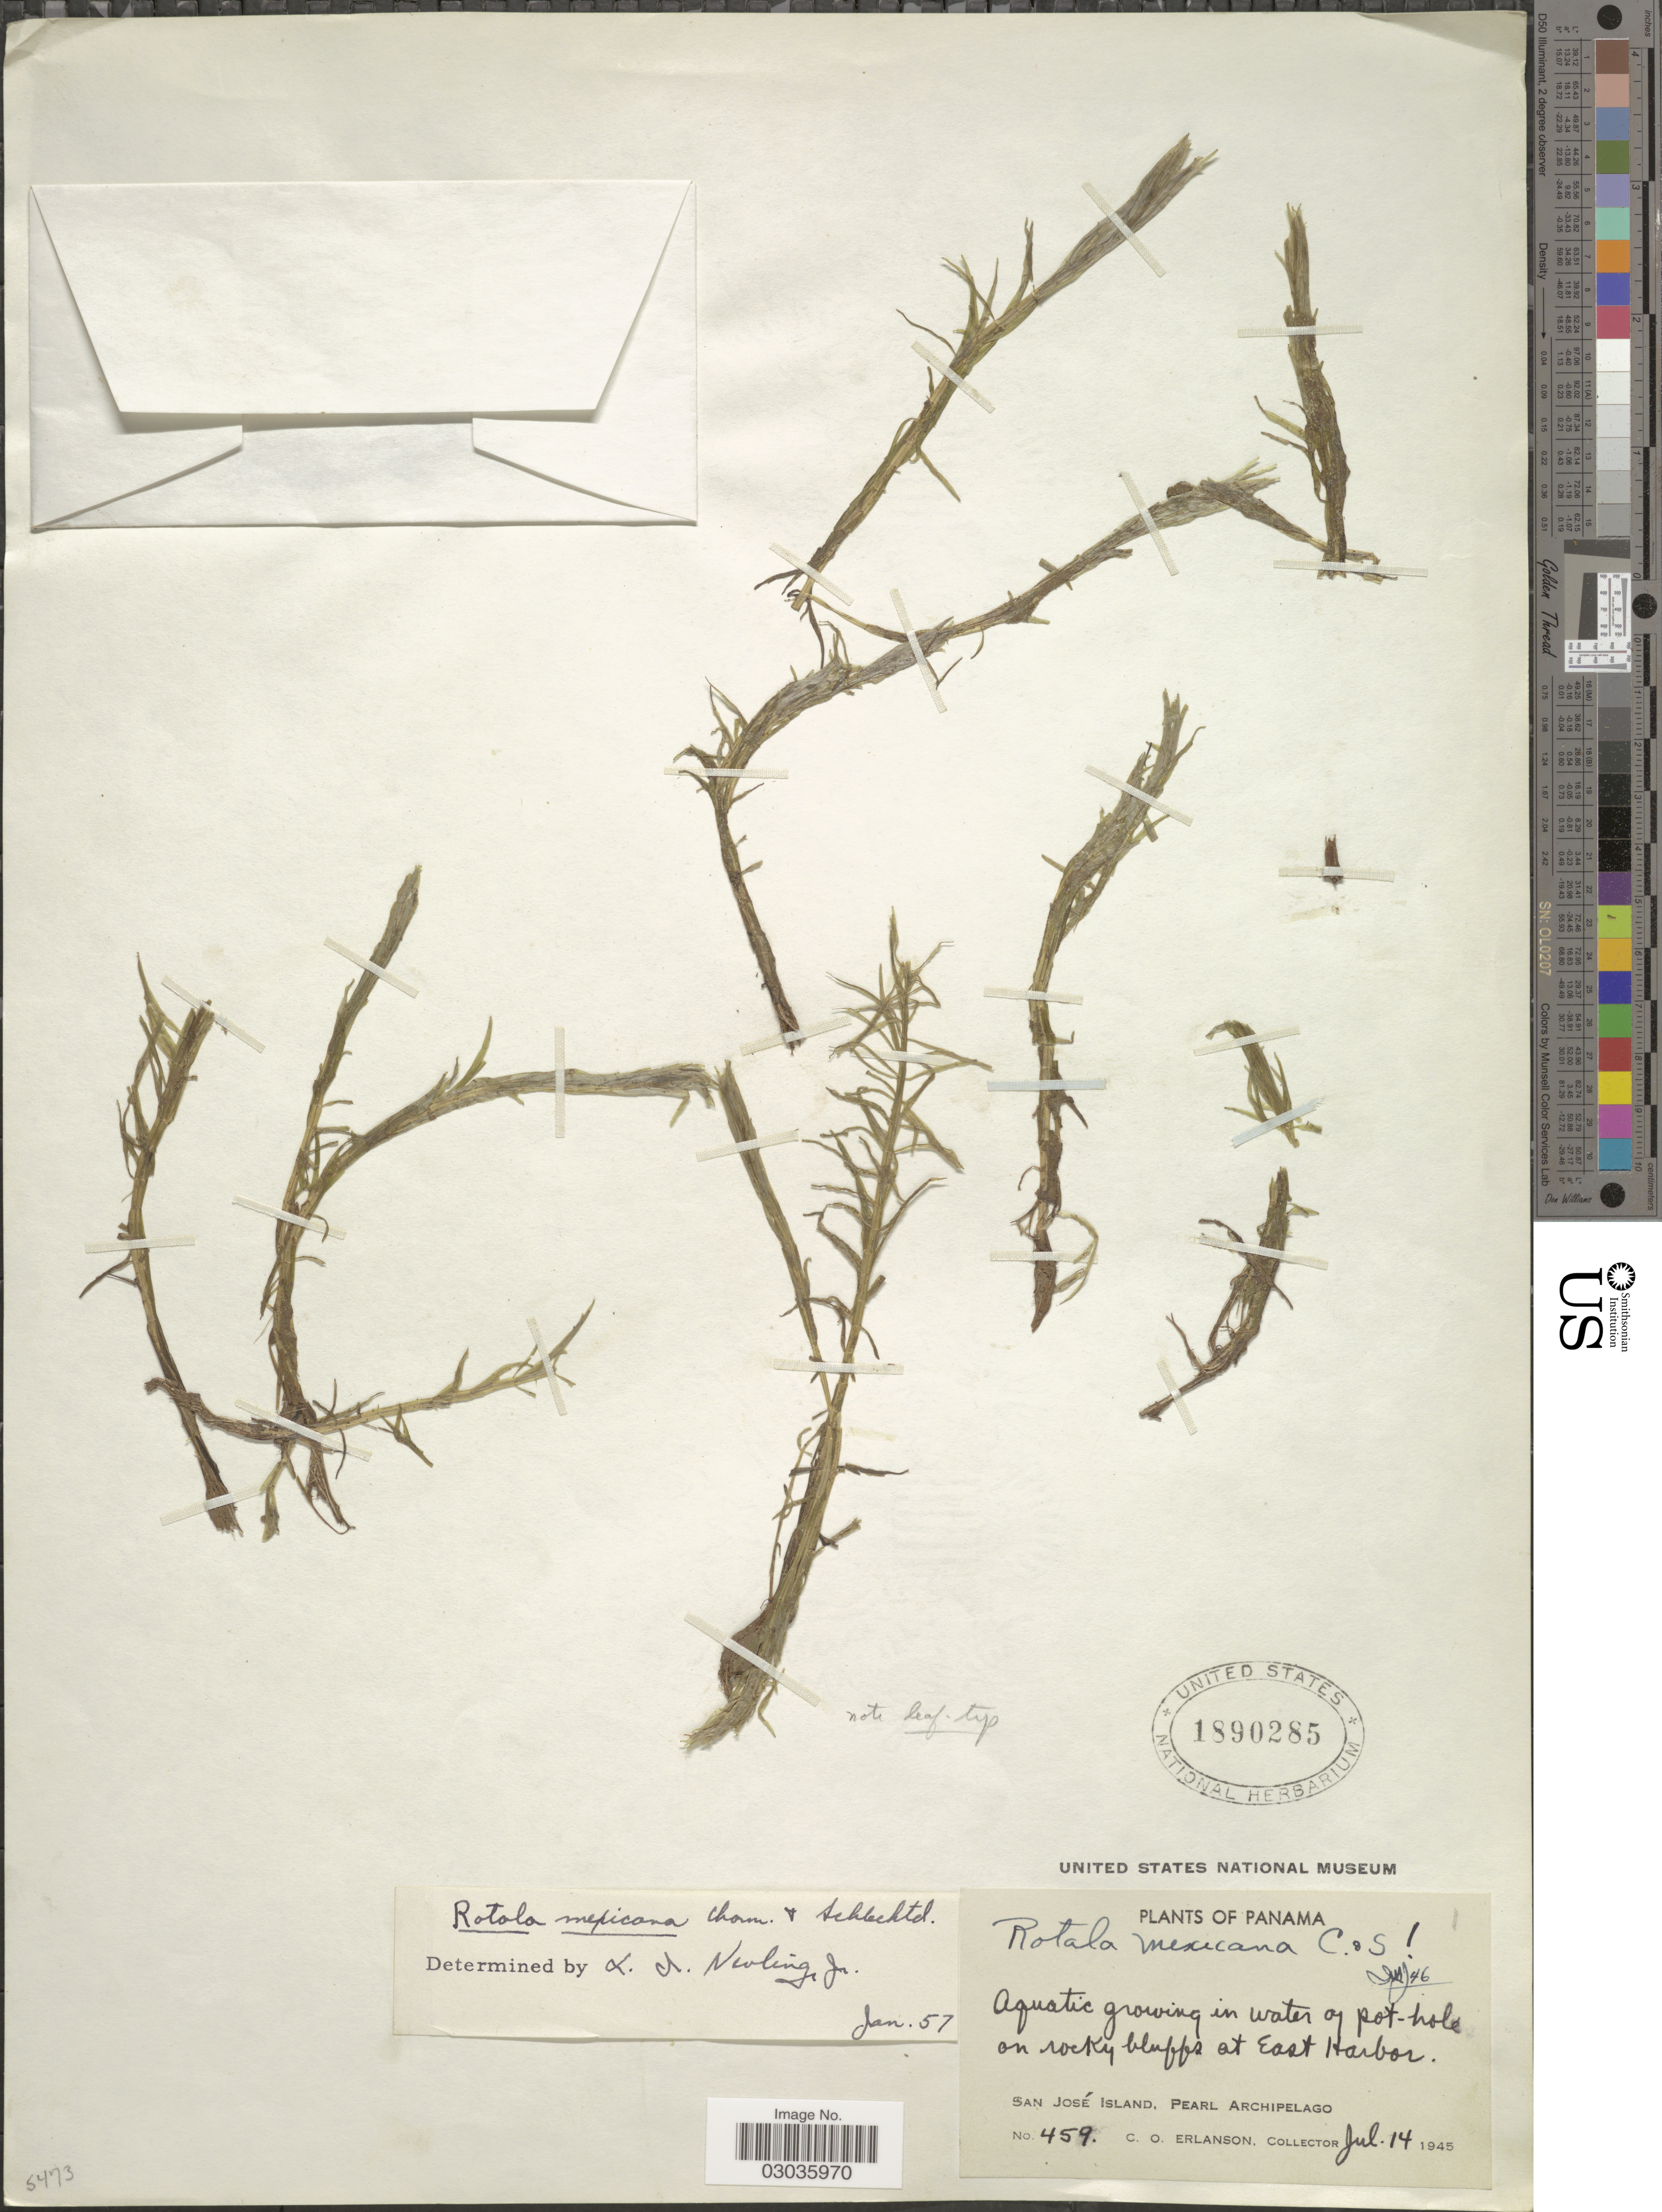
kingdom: Plantae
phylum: Tracheophyta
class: Magnoliopsida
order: Myrtales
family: Lythraceae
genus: Rotala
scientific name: Rotala mexicana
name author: Cham. & Schltdl.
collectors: C. O. Erlanson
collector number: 459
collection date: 1945-07-14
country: Panama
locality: On rocky bluffs at East Harbor. San José Island, Pearl Archipelago.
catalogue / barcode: US 1890285